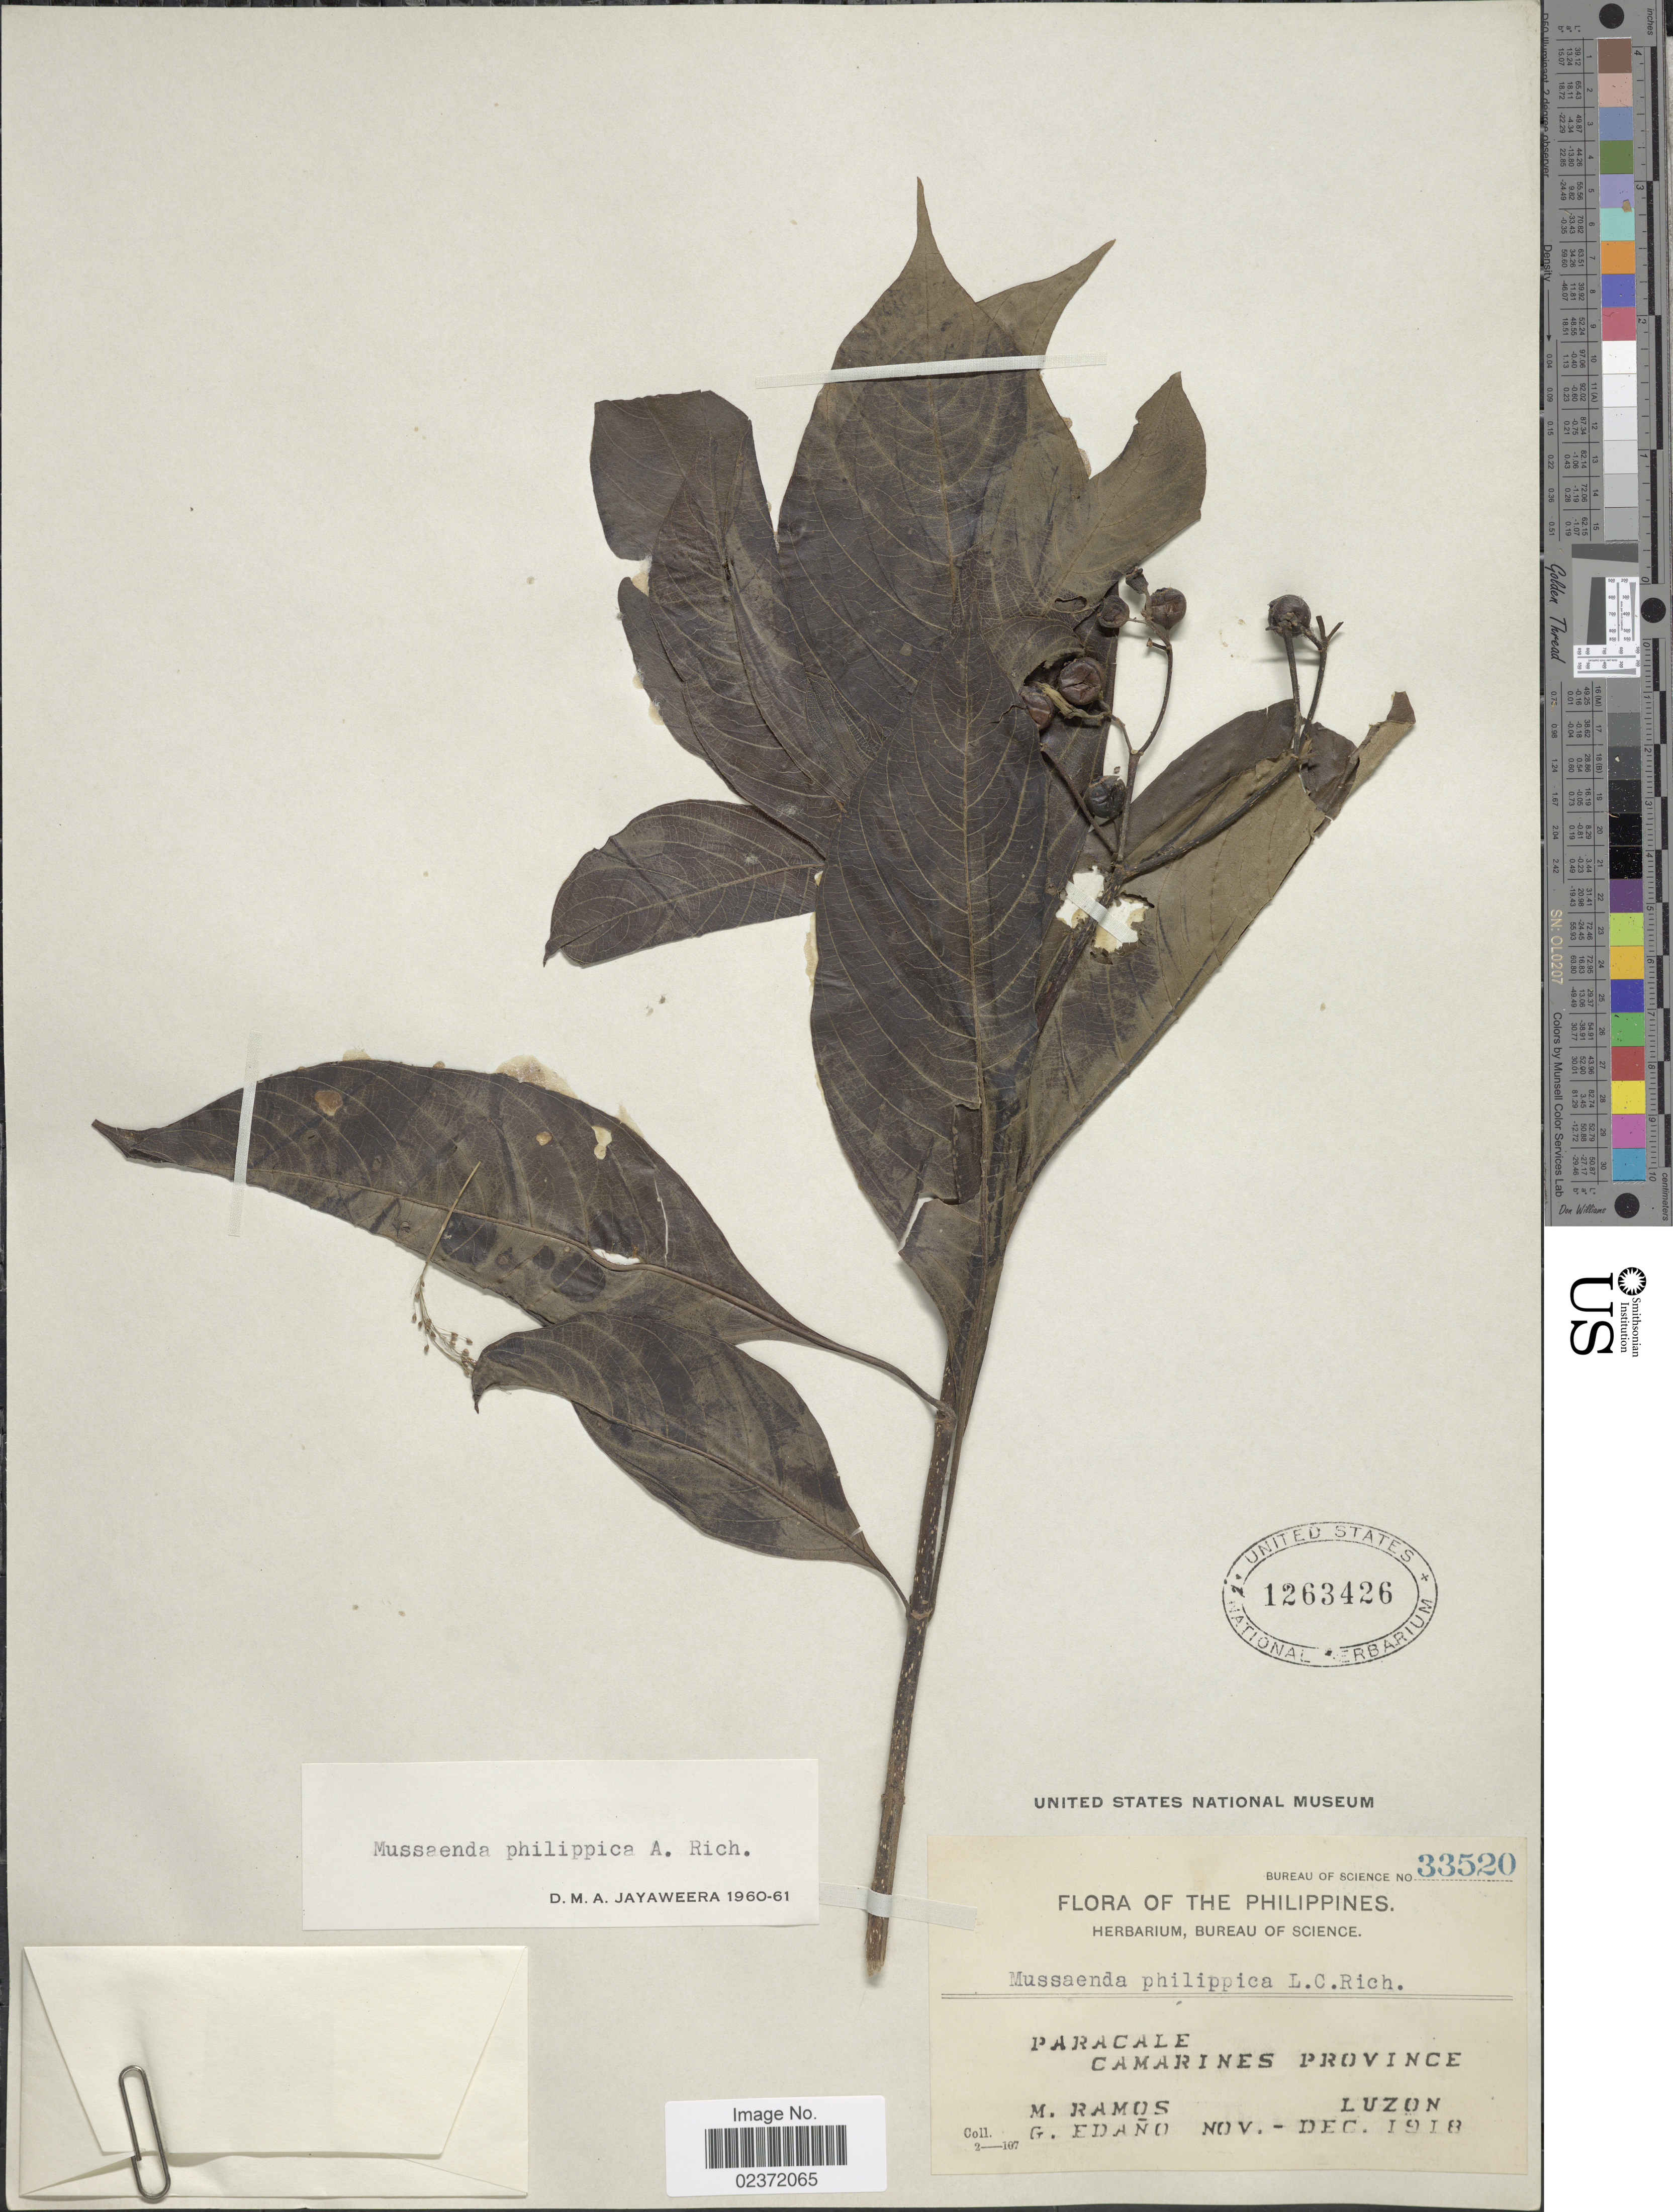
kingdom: Plantae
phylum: Tracheophyta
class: Magnoliopsida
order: Gentianales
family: Rubiaceae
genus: Mussaenda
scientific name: Mussaenda philippica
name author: A. Rich.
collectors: M. Ramos & G. Edaño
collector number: Bureau of Science 33520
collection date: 1918-11/1918-12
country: Philippines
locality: Paracale, Camarines Province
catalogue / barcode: US 1263426